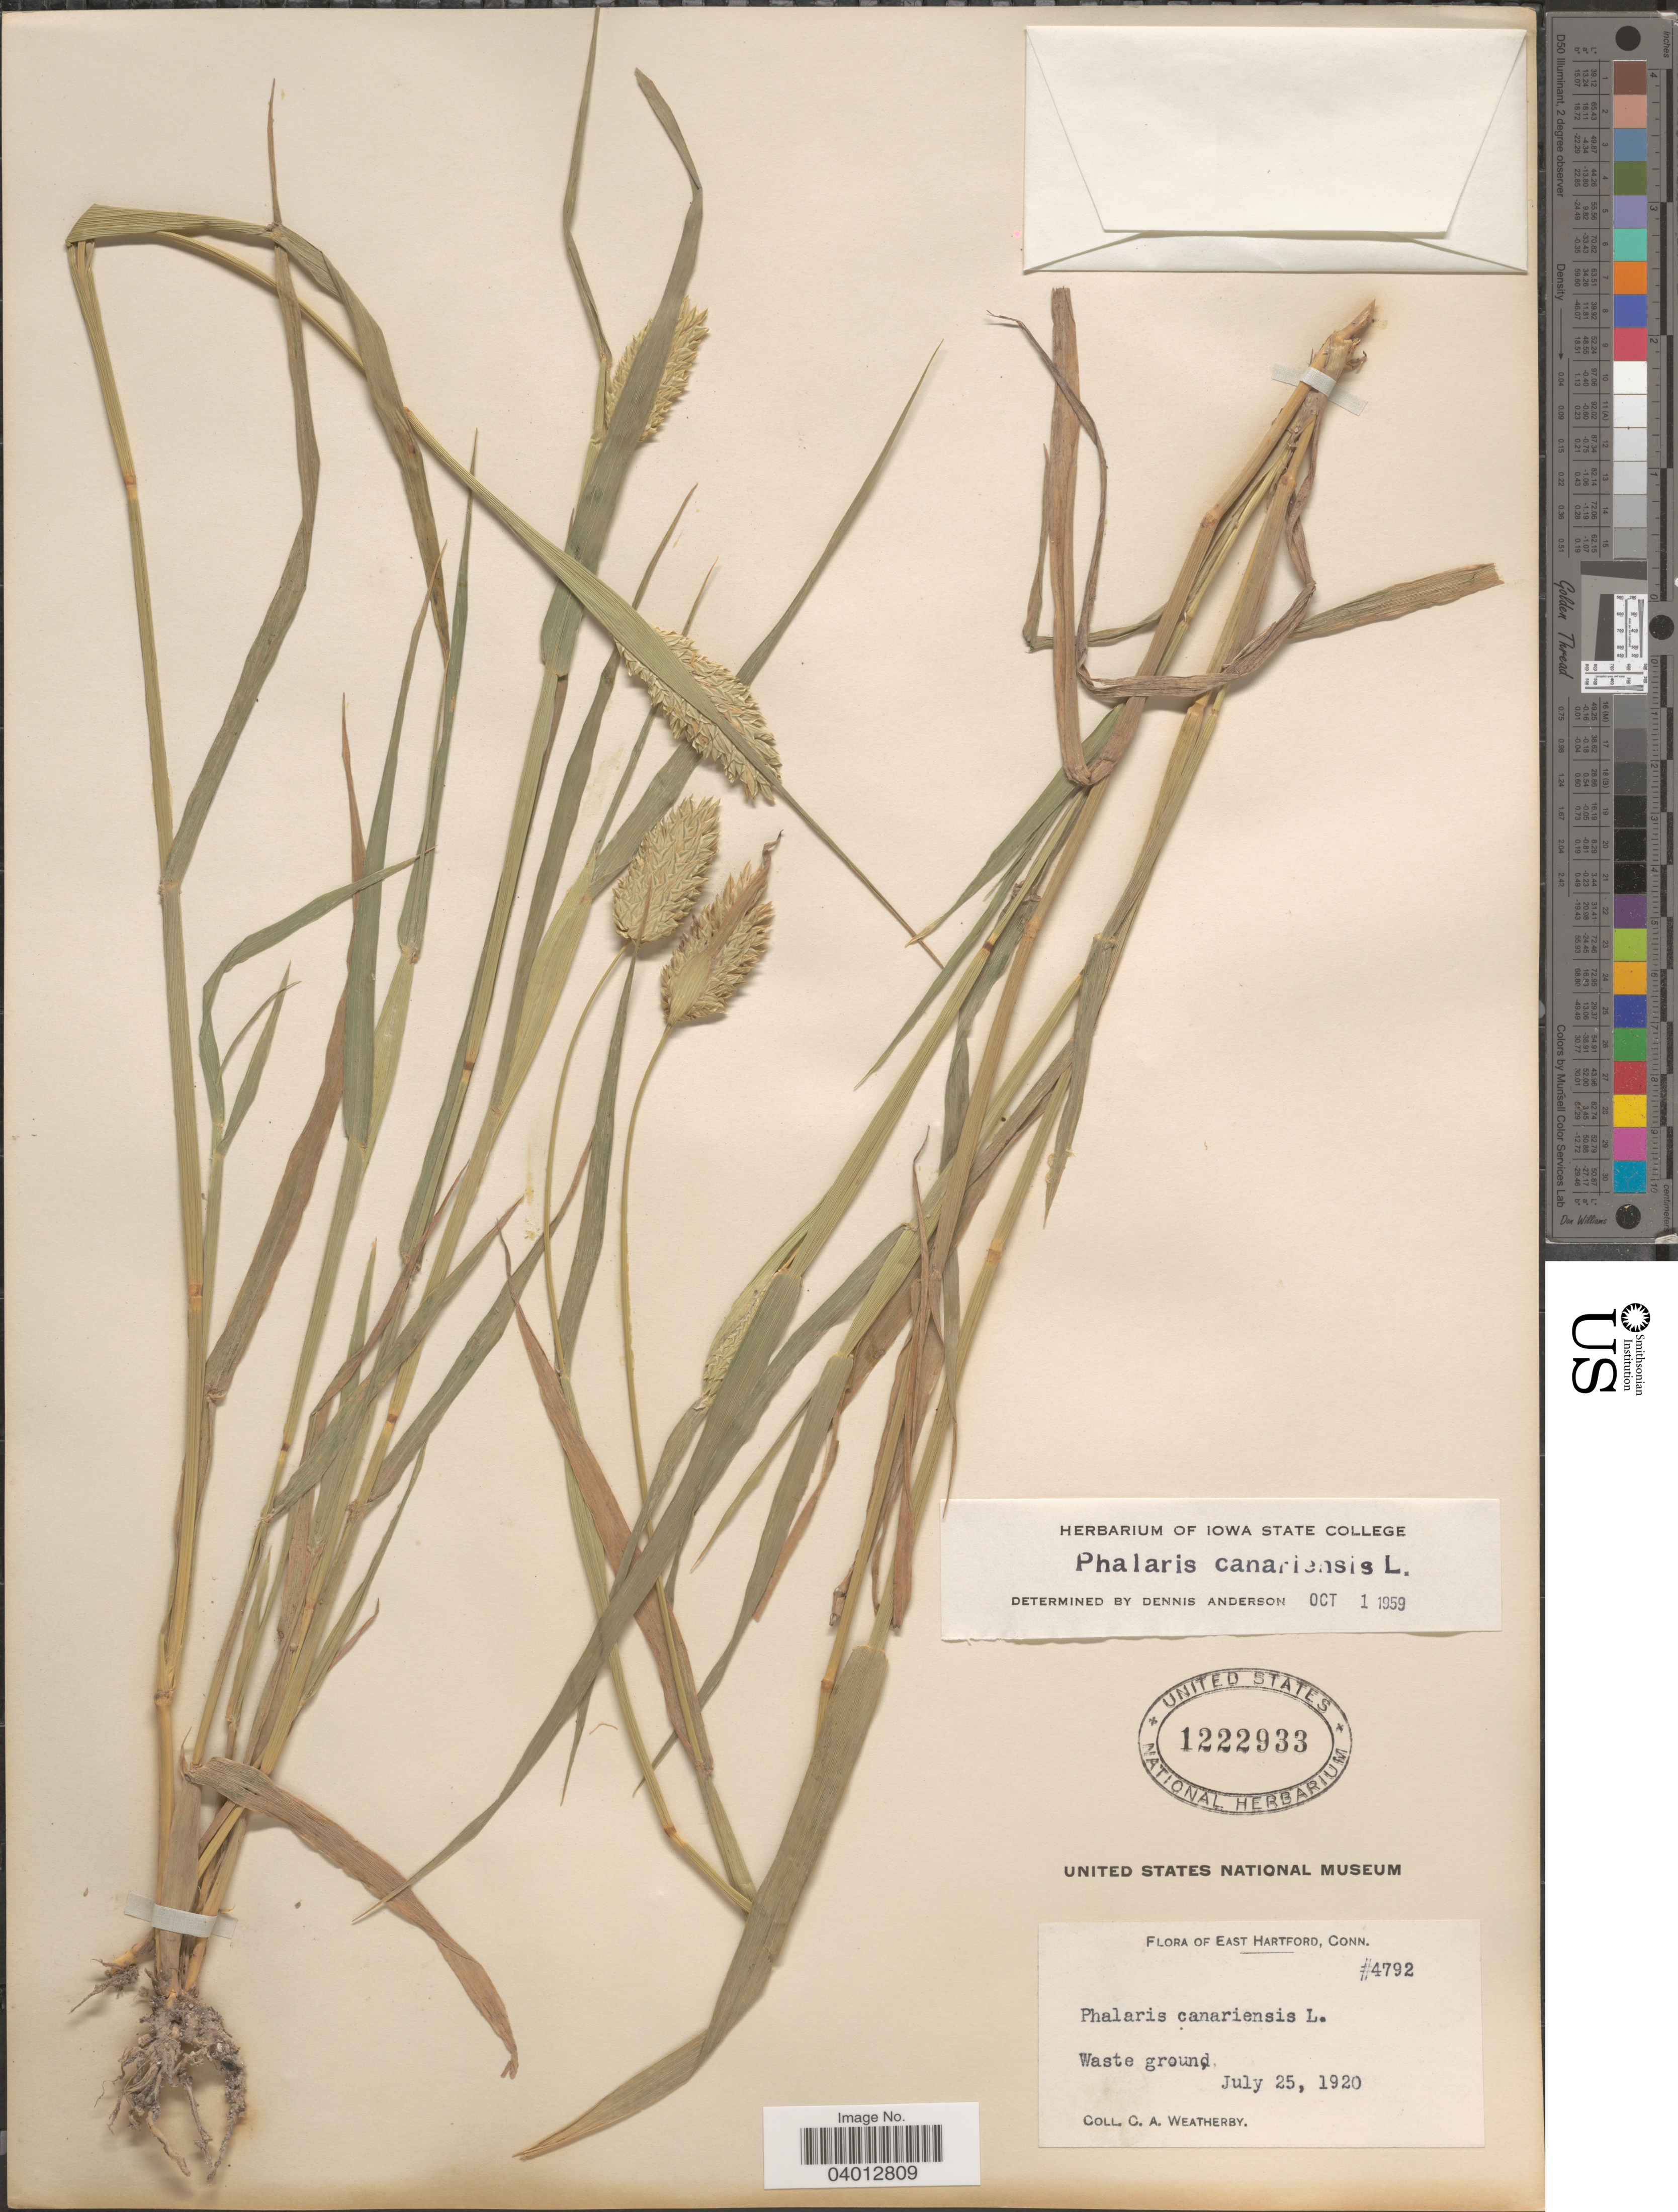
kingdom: Plantae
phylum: Tracheophyta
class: Liliopsida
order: Poales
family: Poaceae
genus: Phalaris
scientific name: Phalaris canariensis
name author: L.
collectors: C. A. Weatherby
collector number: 4792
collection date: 1920-07-25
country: United States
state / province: Connecticut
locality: East Hartford. Waste ground.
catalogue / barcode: US 1222933